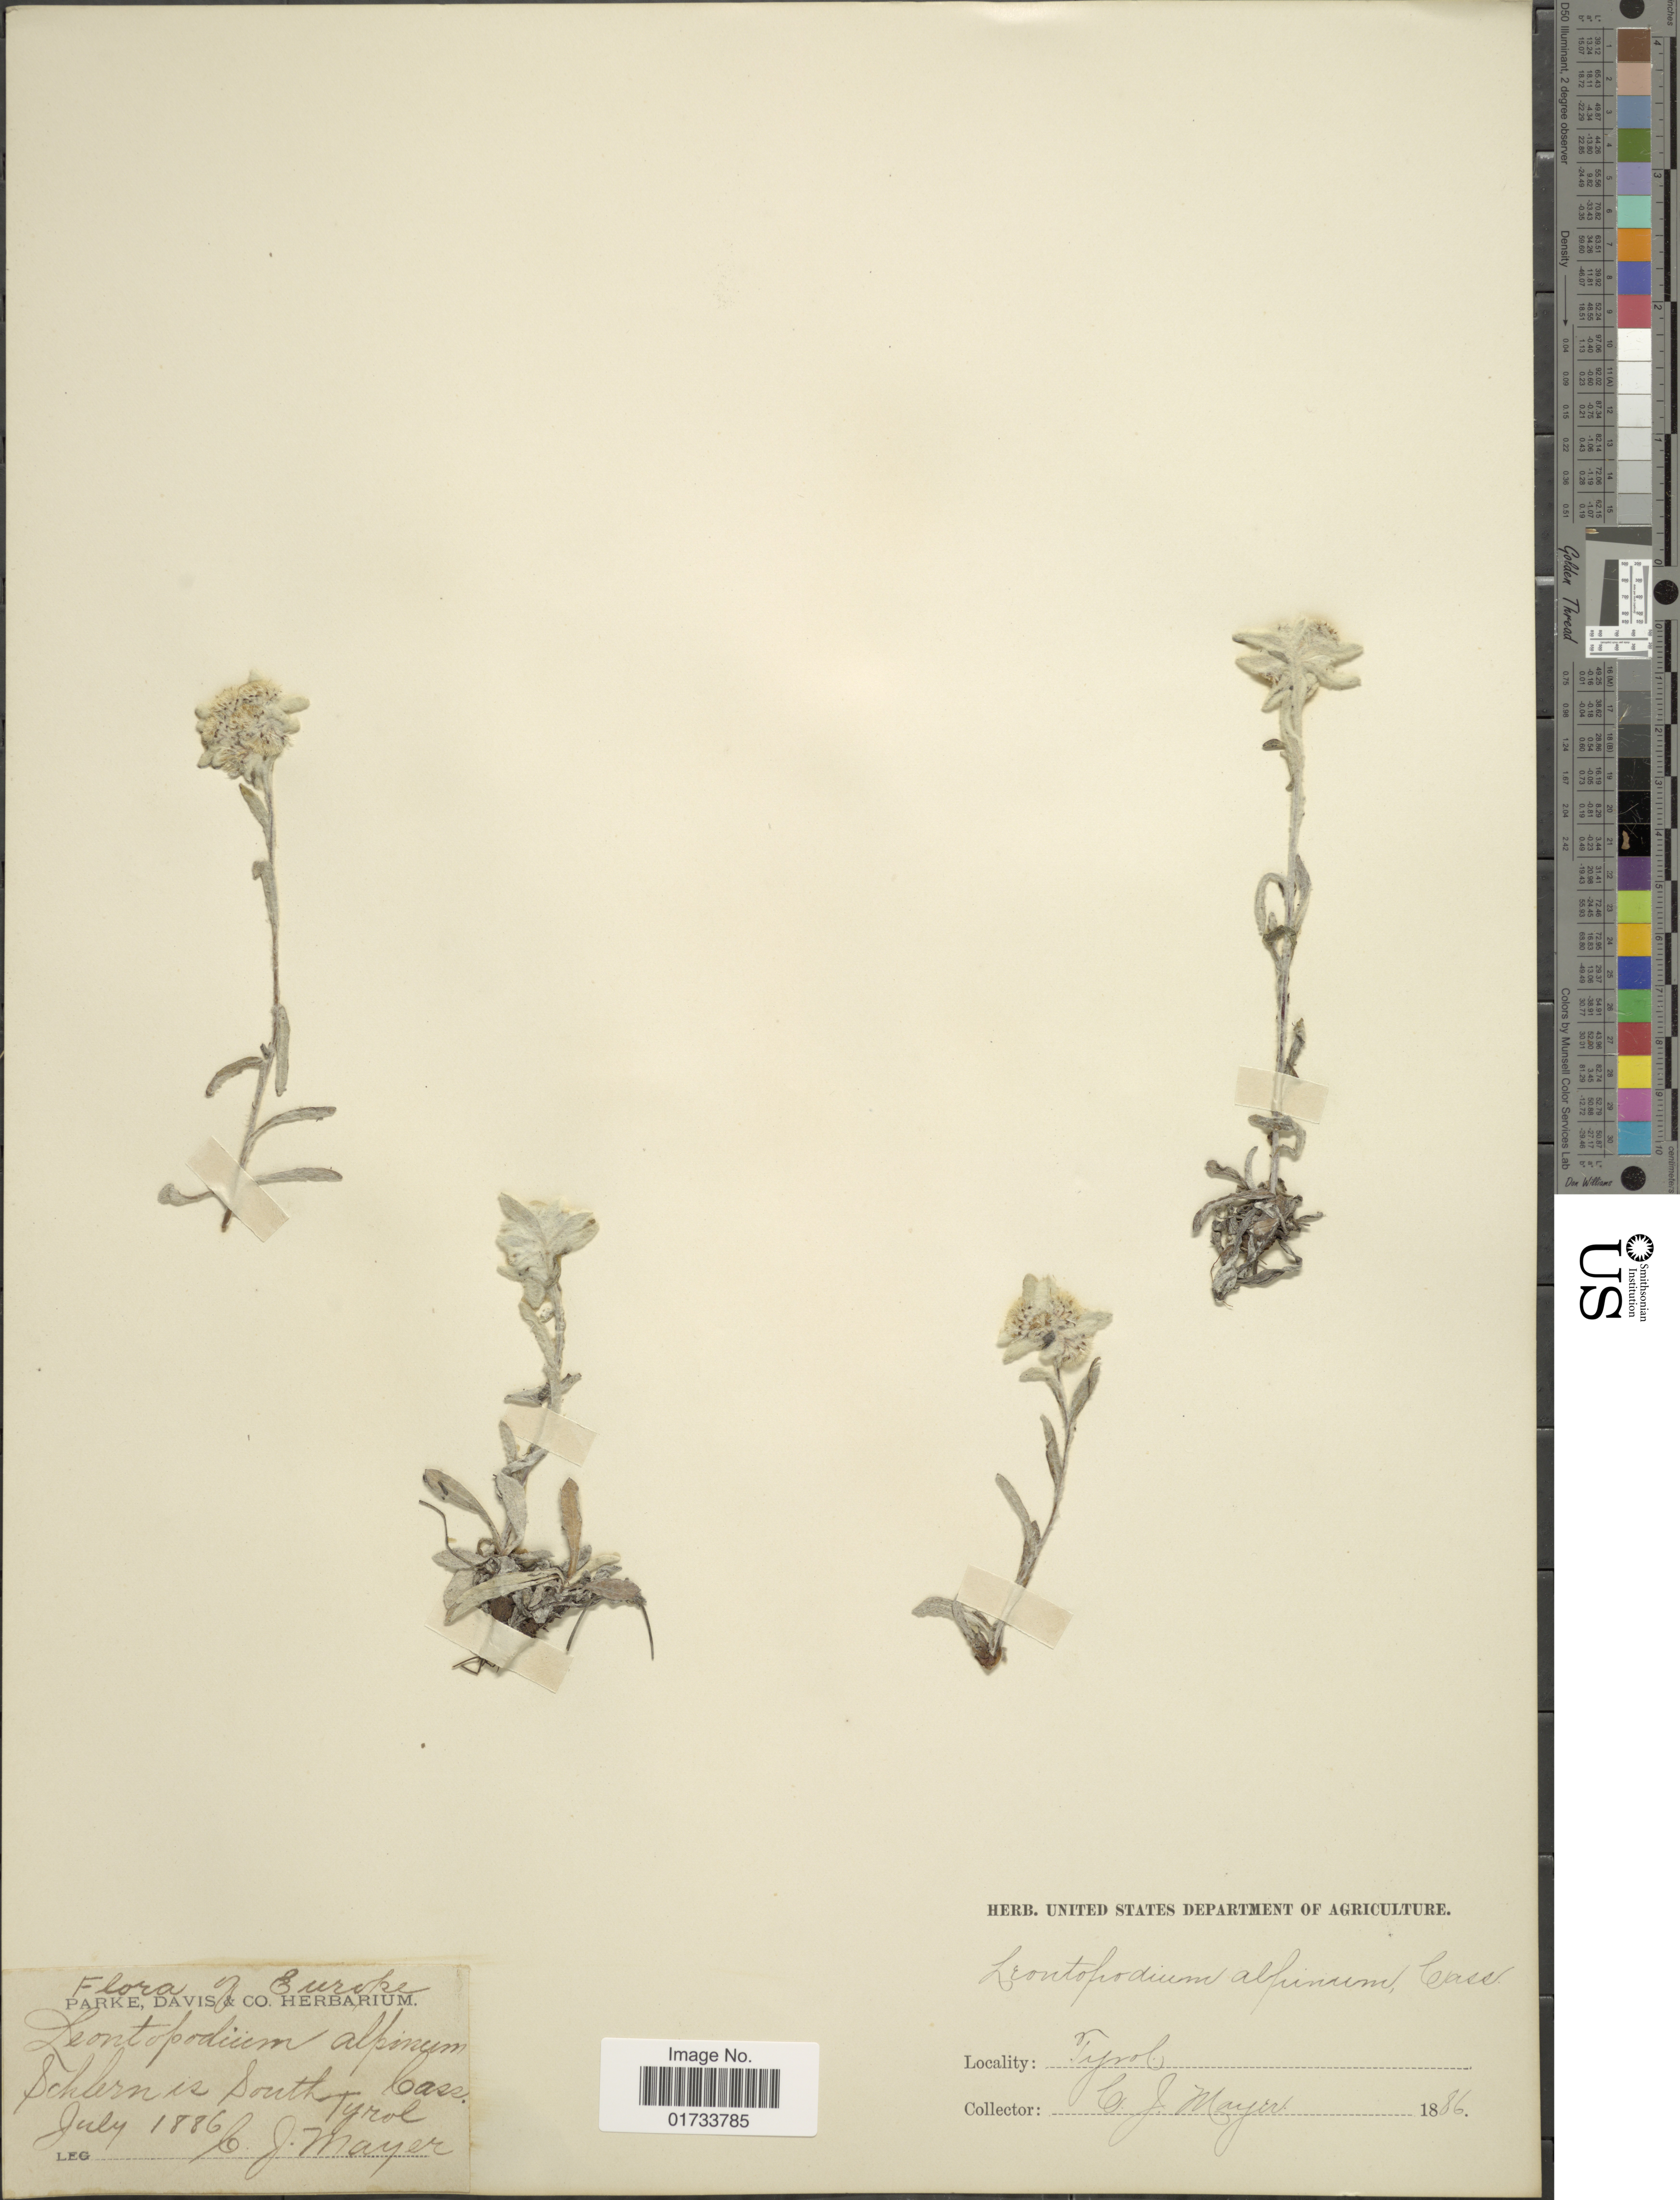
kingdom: Plantae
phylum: Tracheophyta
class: Magnoliopsida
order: Asterales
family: Asteraceae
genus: Leontopodium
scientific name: Leontopodium alpinum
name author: Cass.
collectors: C. Mayer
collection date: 1886-07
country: Italy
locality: Schlern is south base, Tyrol